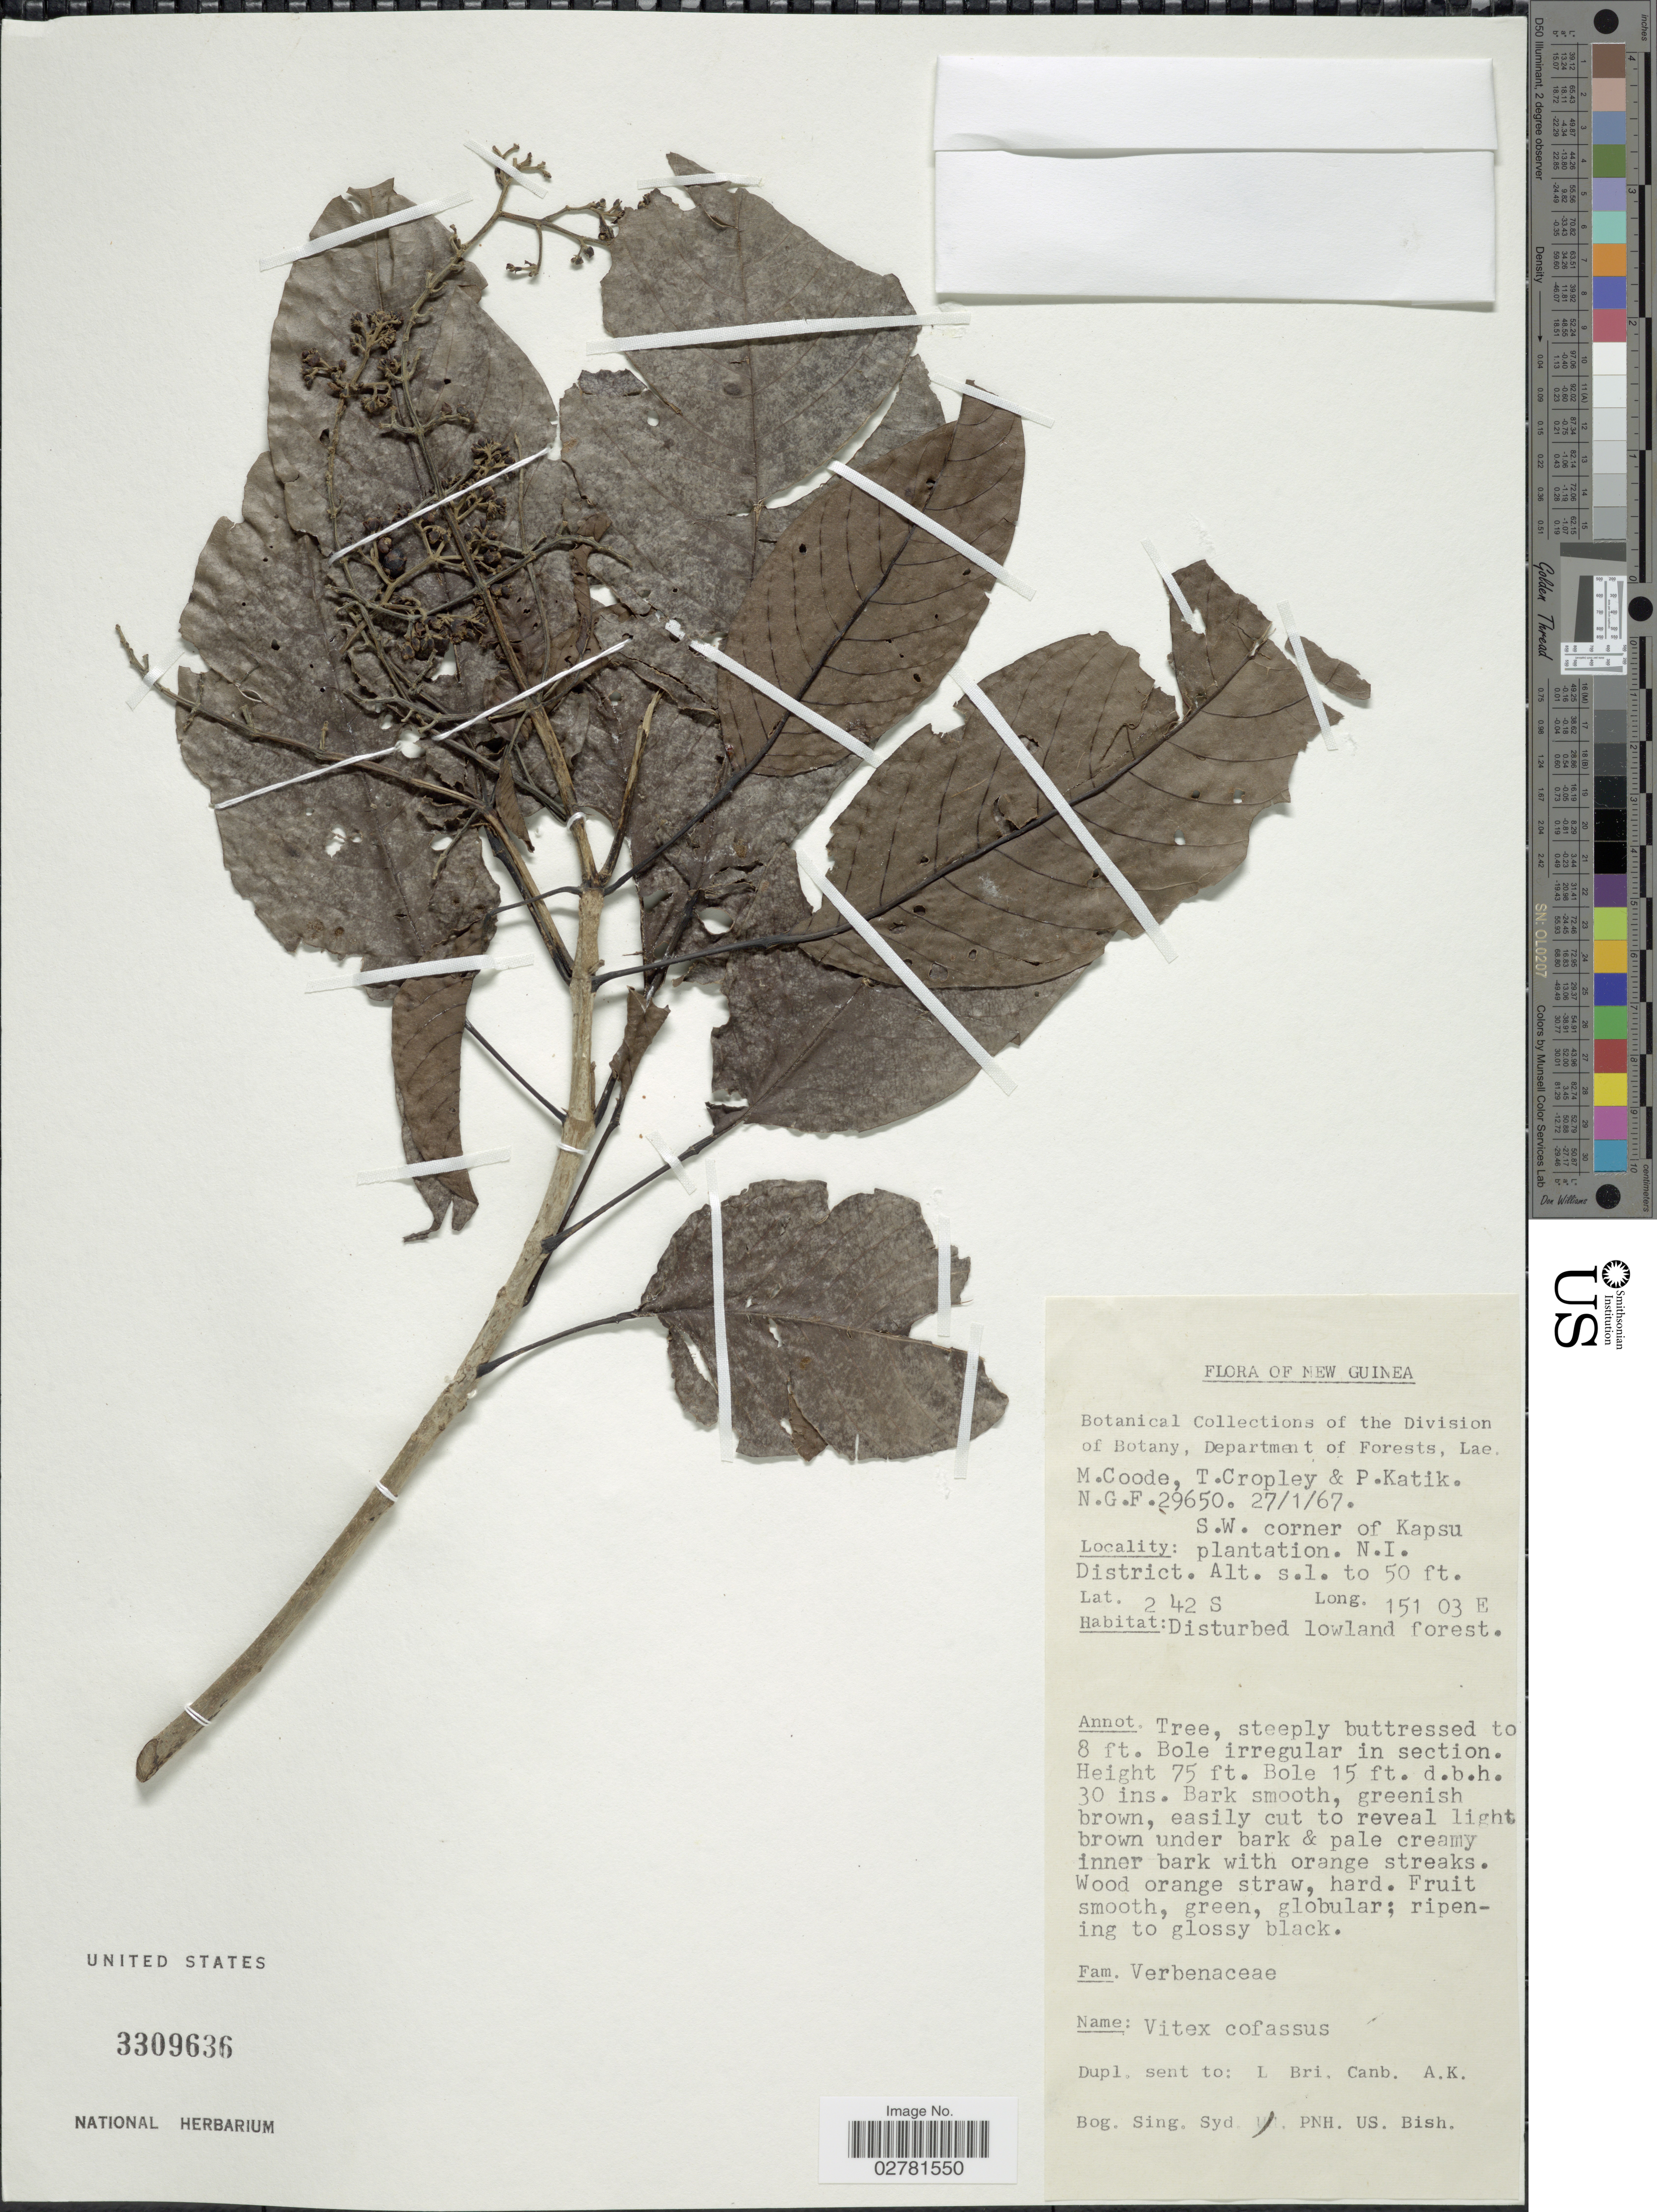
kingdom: Plantae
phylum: Tracheophyta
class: Magnoliopsida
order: Lamiales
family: Lamiaceae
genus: Vitex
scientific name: Vitex cofassus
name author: Reinw. ex Blume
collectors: M. Coode, T. Cropley & P. Katik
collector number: NGF29650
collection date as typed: Transcribed d/m/y: 27/1/67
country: Papua New Guinea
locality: New Guinea. S.W. corner of Kapsu plantation. N.I. Districit.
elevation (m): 0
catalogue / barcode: US 3309636